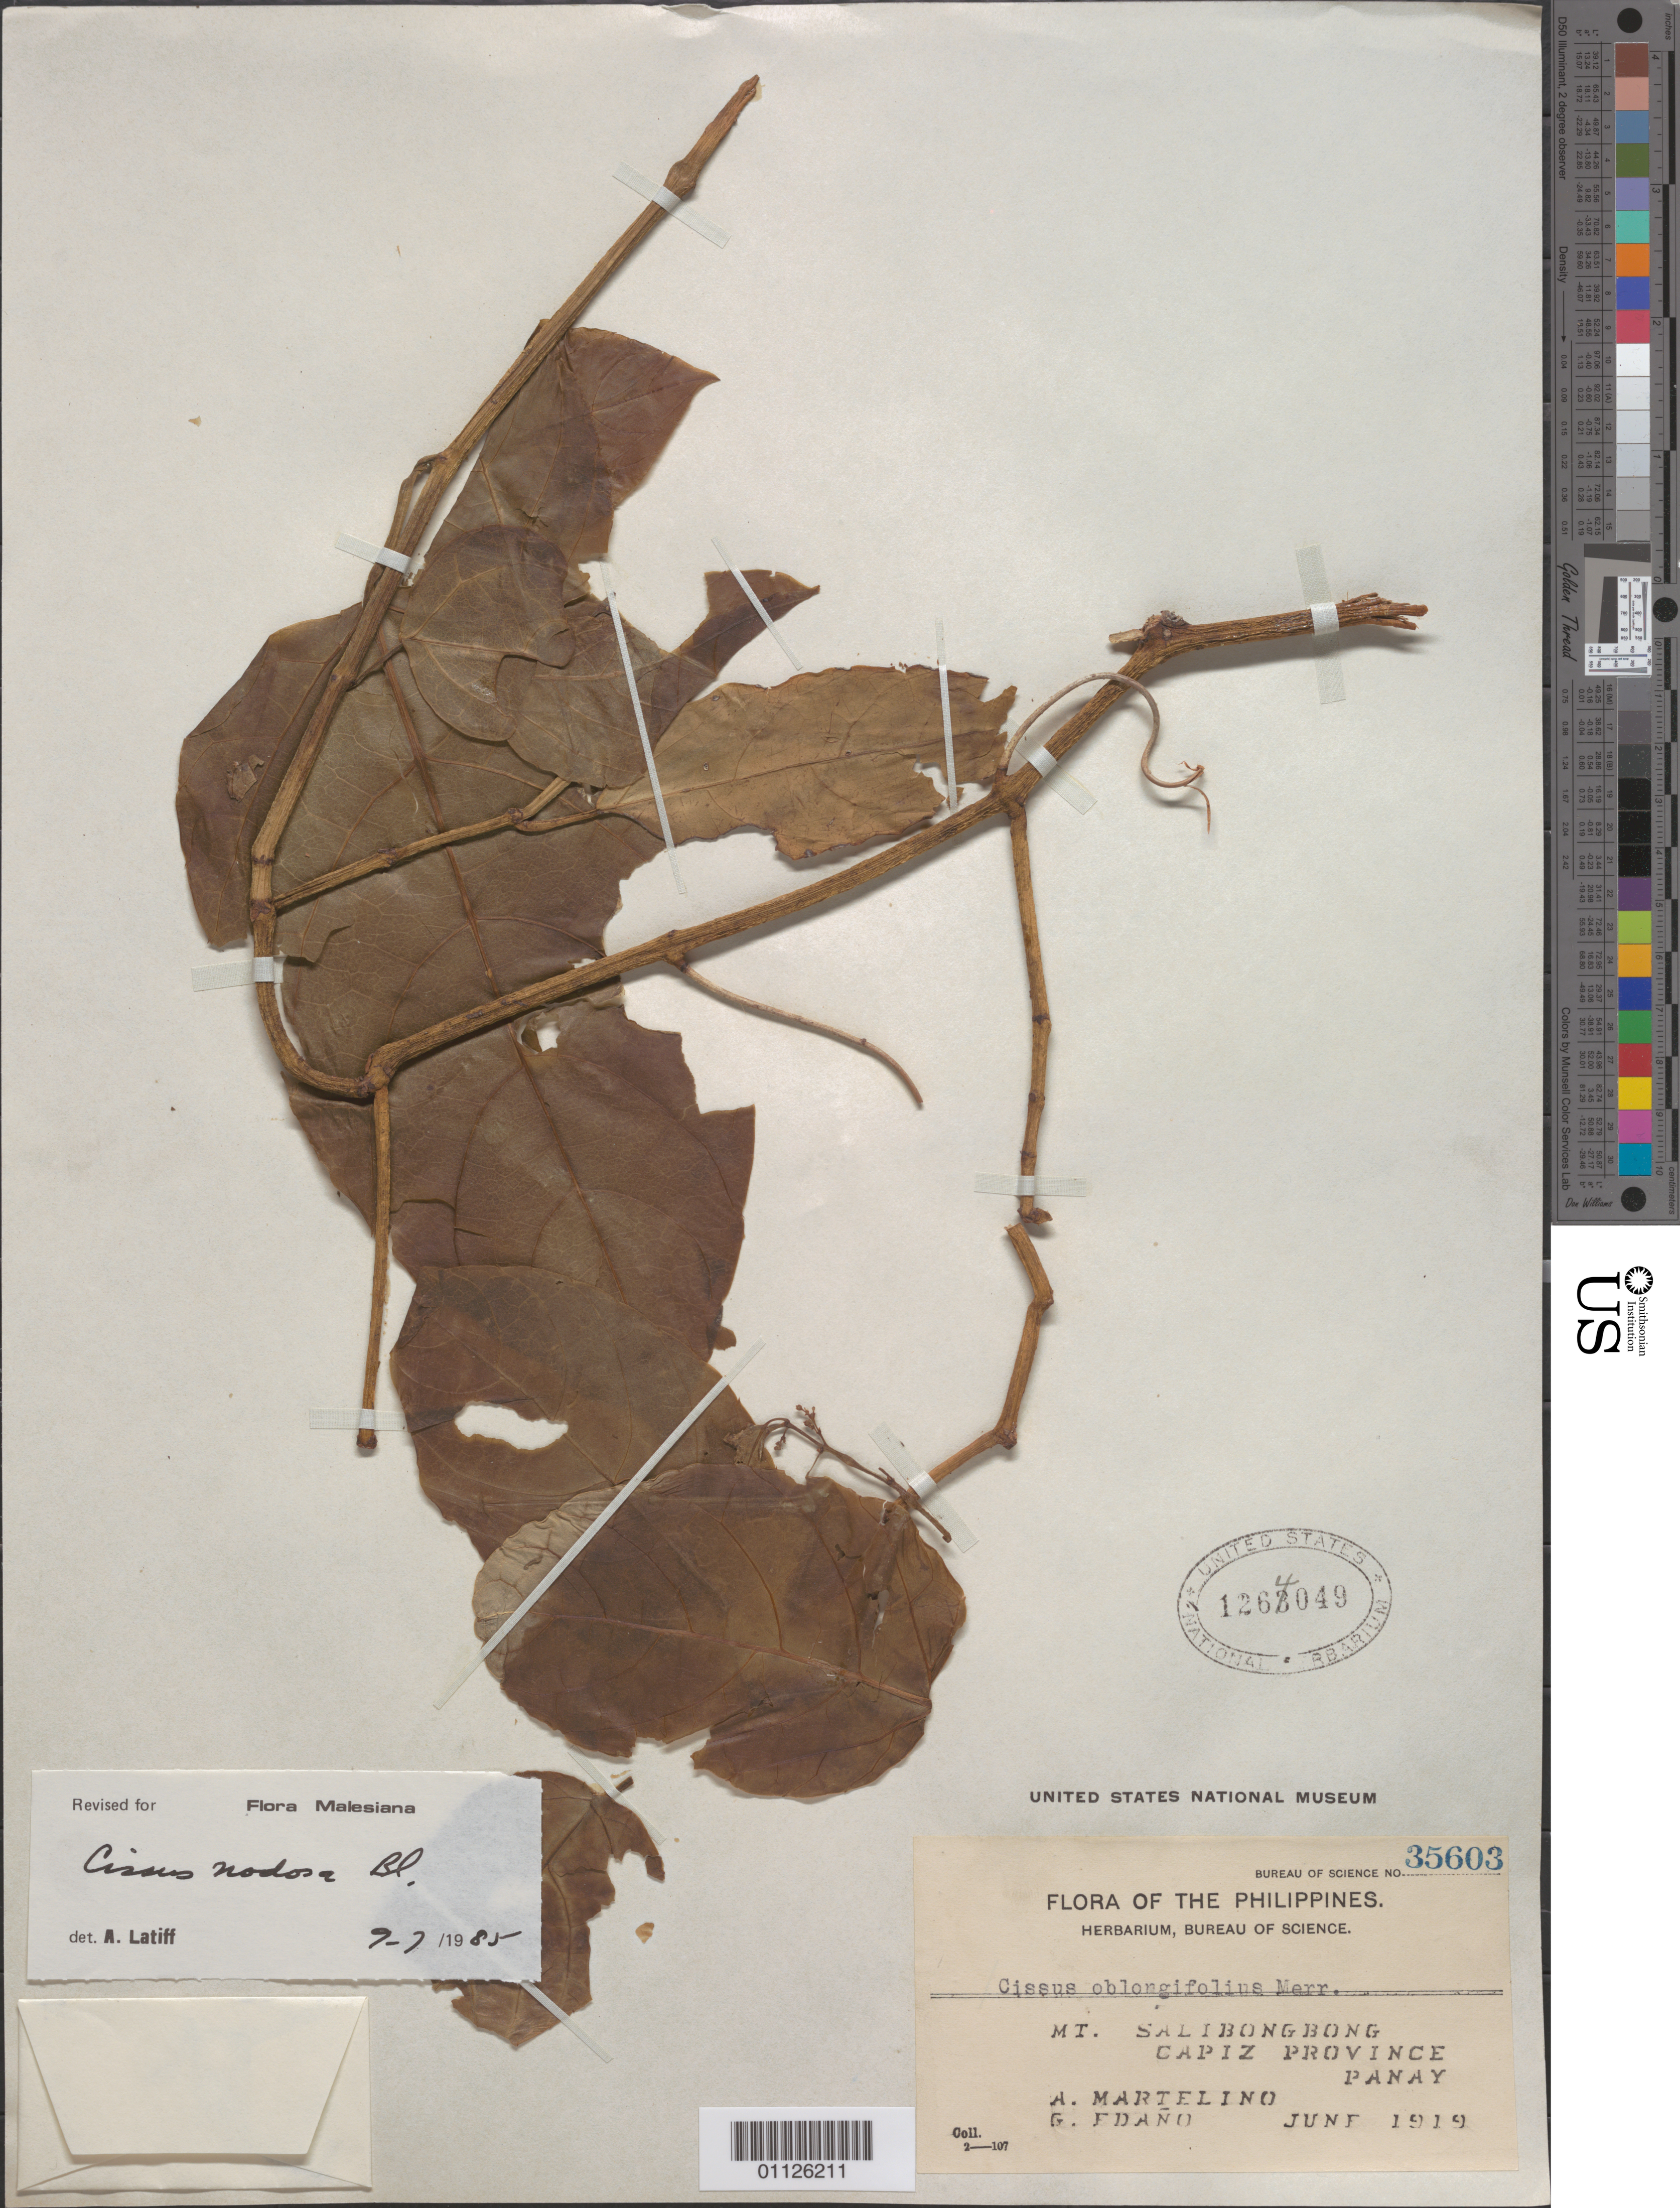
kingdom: Plantae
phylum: Tracheophyta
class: Magnoliopsida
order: Vitales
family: Vitaceae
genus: Cissus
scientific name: Cissus nodosa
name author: Blume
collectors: A. Martelino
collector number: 35603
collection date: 1919-06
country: Philippines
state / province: Western Visayas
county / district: Capiz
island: Panay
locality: Mt. Salibongbong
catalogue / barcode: US 1264049